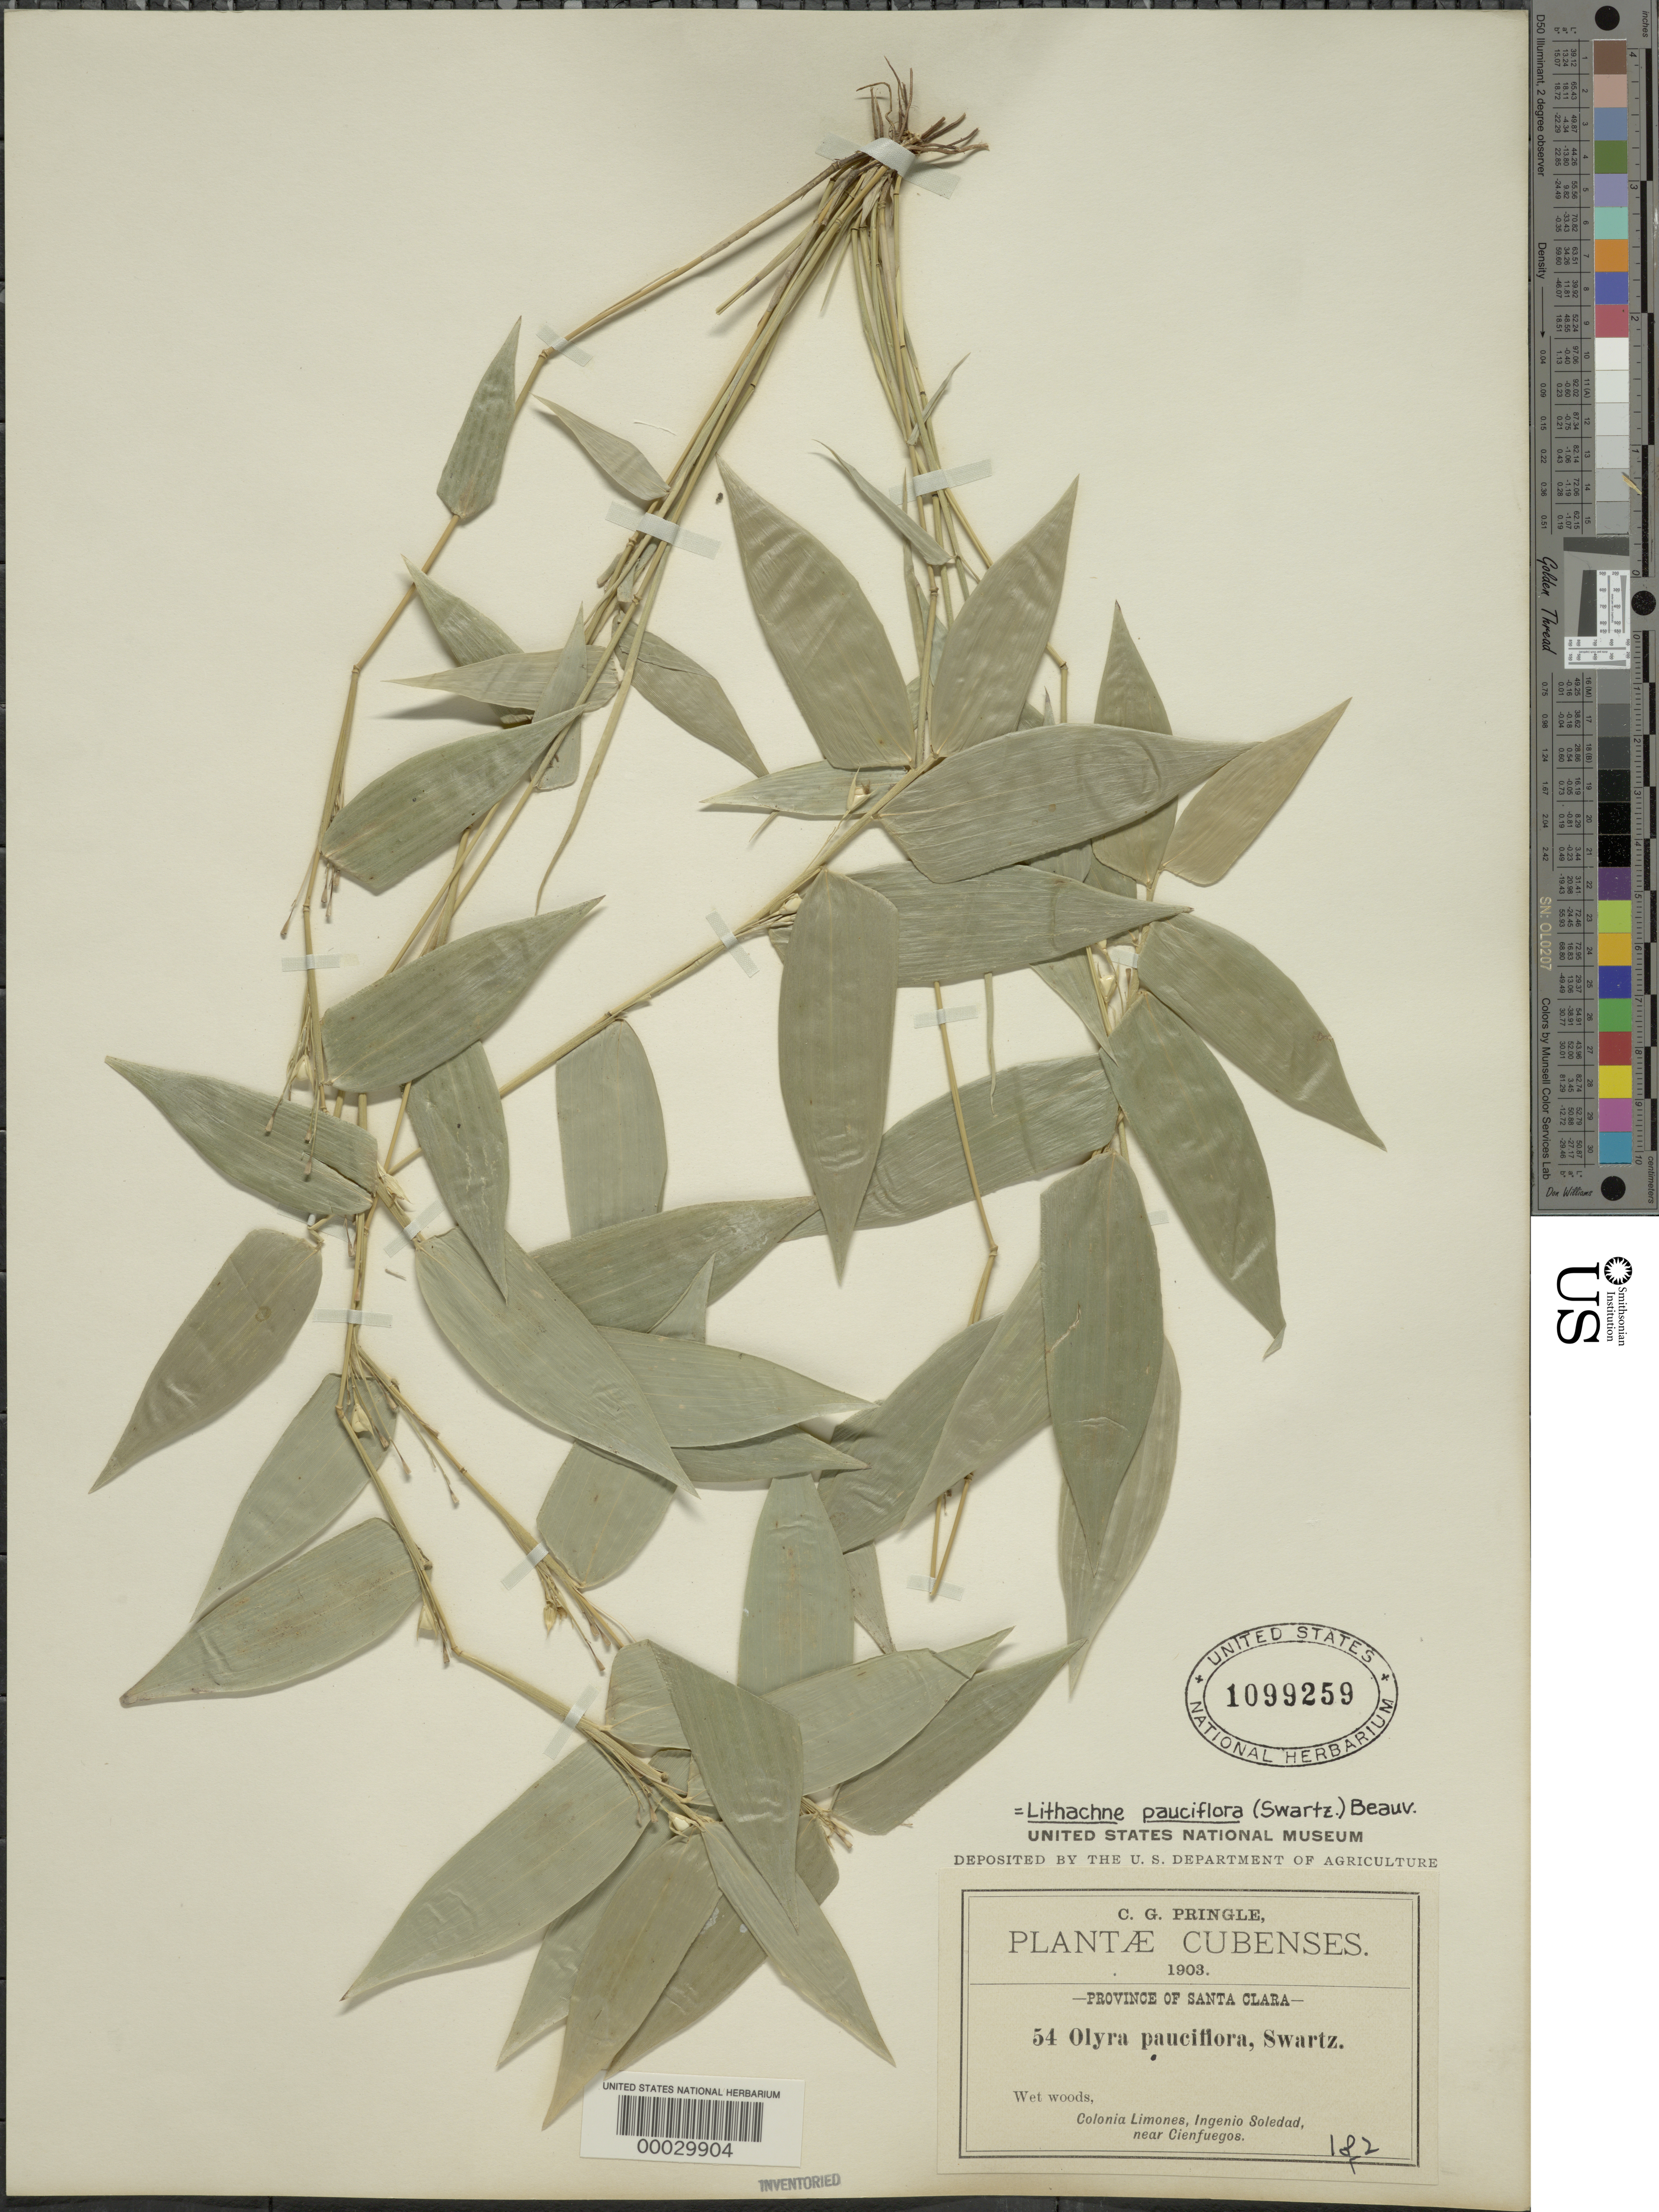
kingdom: Plantae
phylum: Tracheophyta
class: Liliopsida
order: Poales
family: Poaceae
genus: Lithachne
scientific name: Lithachne pauciflora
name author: (Sw.) P. Beauv.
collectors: C. G. Pringle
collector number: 54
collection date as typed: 1903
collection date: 1903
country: Cuba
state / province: Las Villas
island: Greater Antilles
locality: Colonia limones, ingenio soledad, cienfuegos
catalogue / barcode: US 1099259